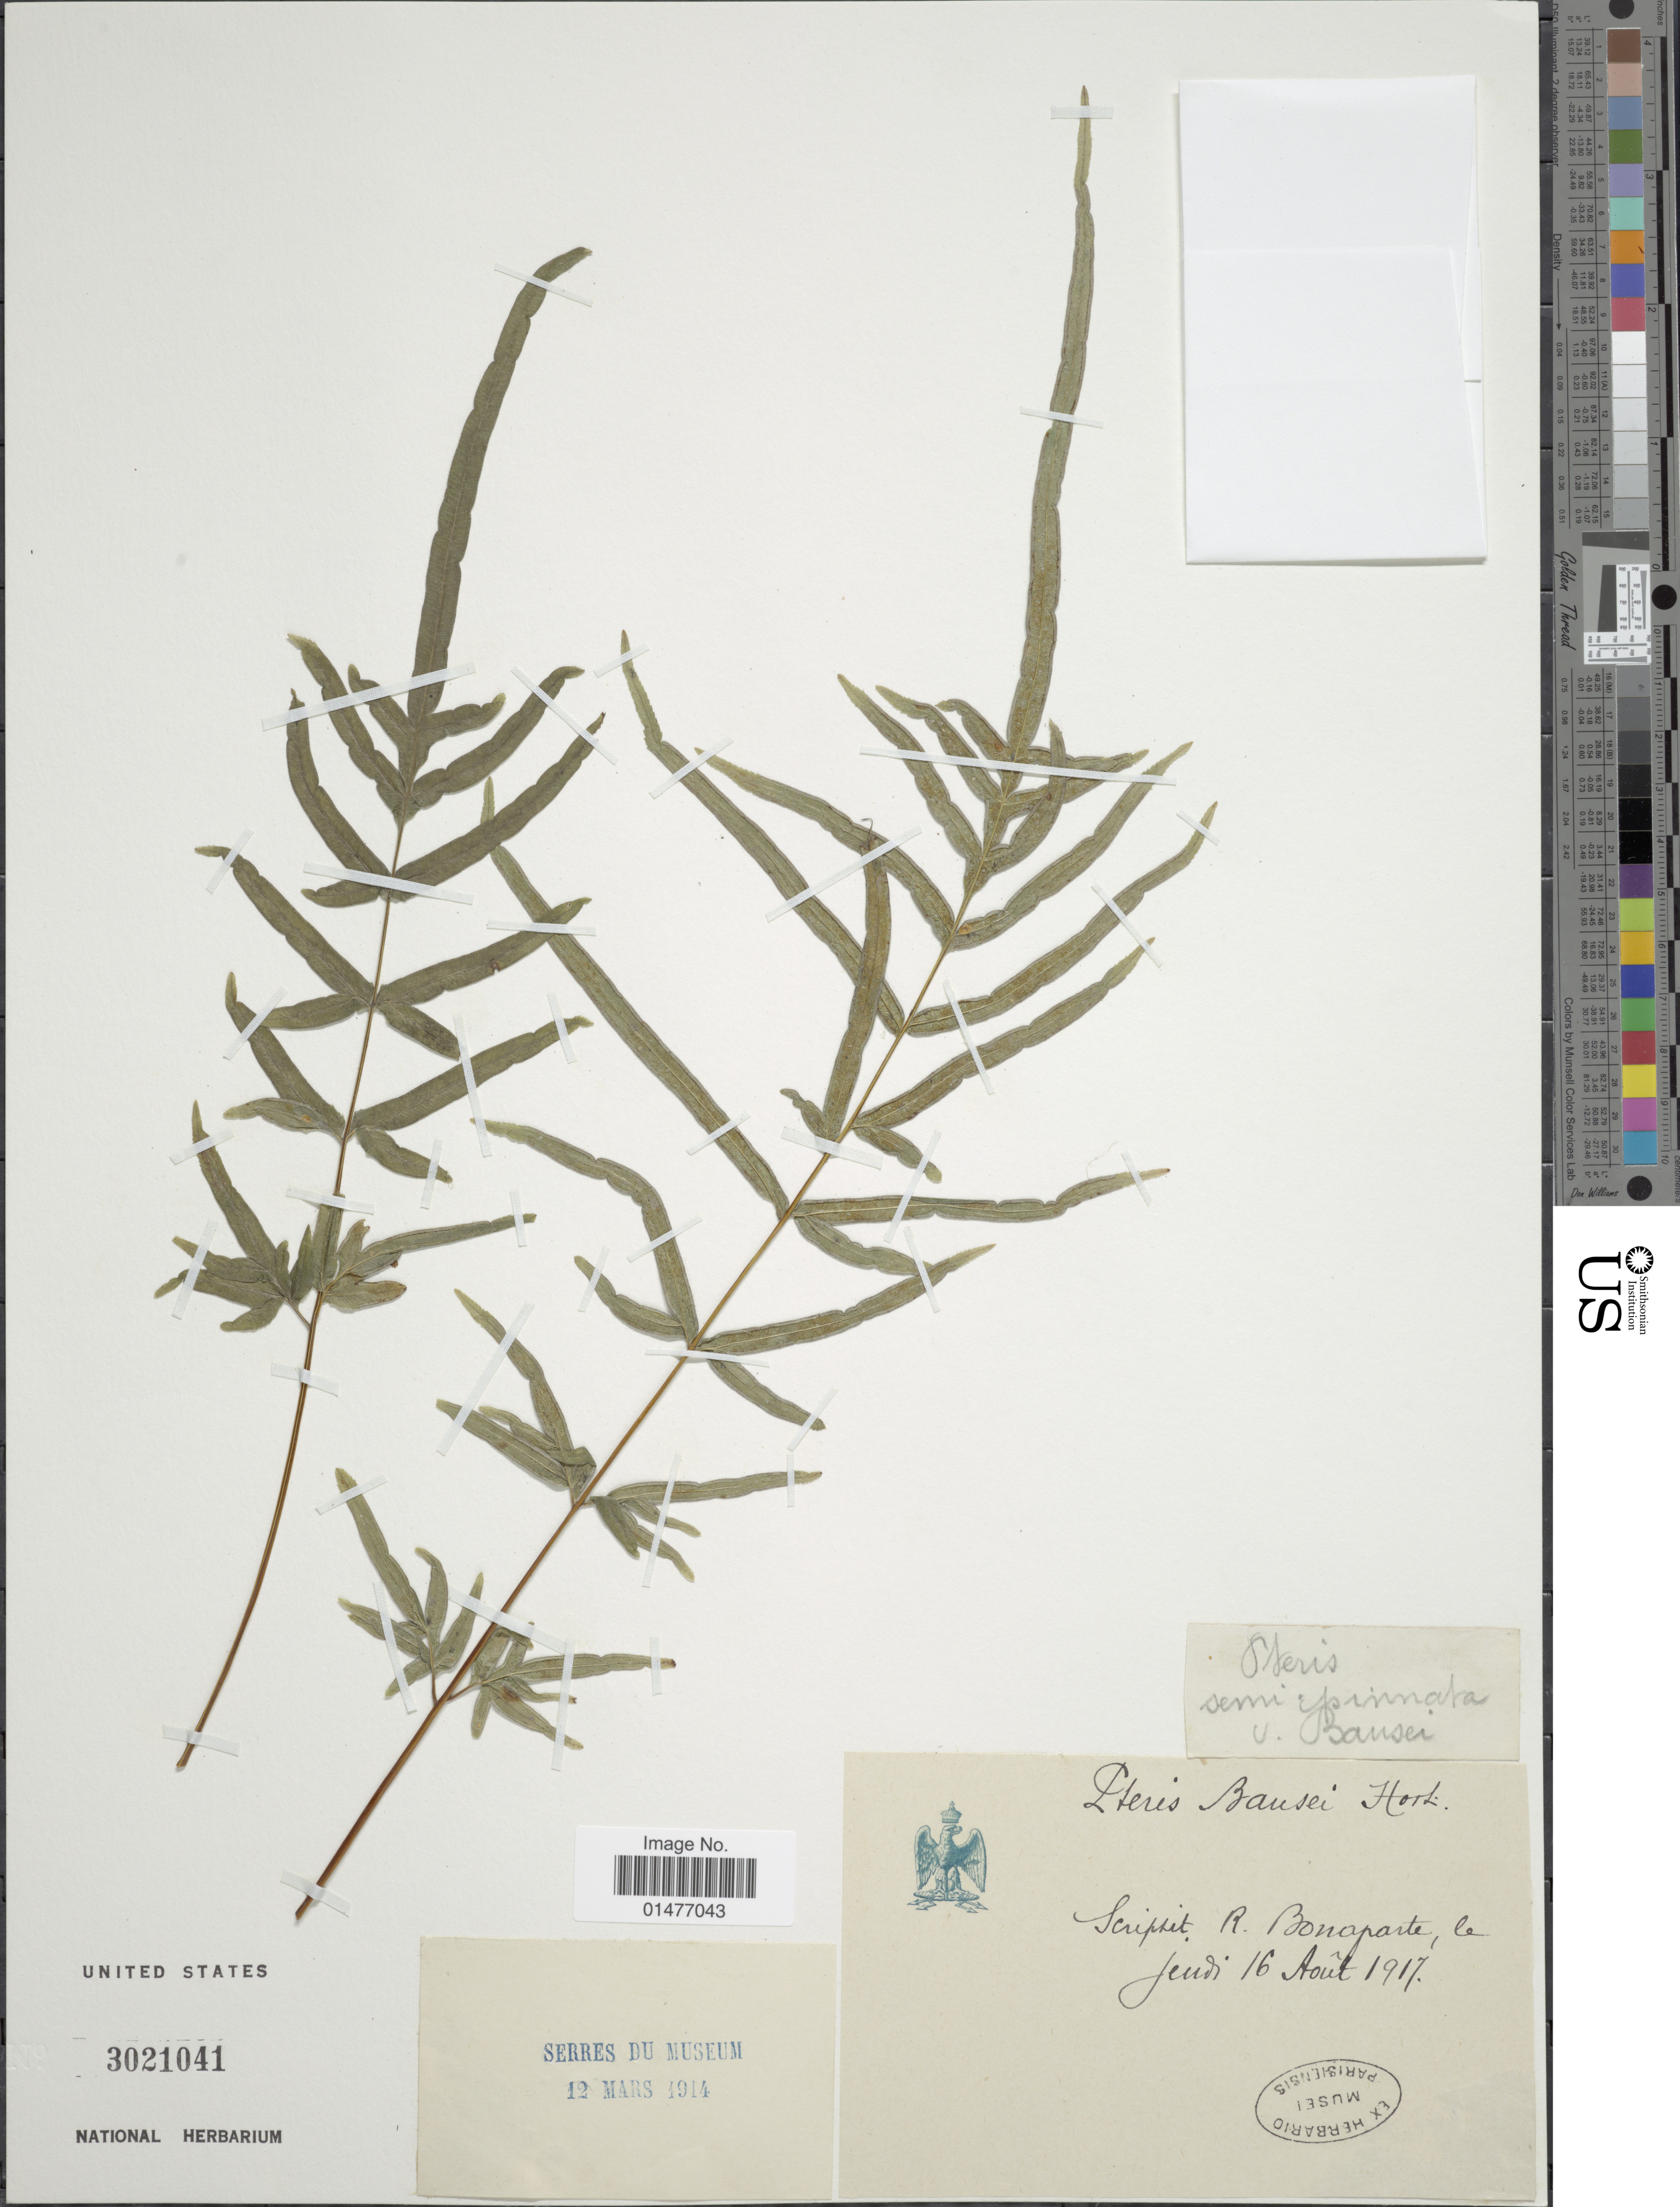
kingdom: Plantae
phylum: Tracheophyta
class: Polypodiopsida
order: Polypodiales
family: Pteridaceae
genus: Pteris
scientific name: Pteris semipinnata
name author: L.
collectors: R. N. Bonaparte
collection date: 1917-08-16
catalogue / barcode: US 3021041